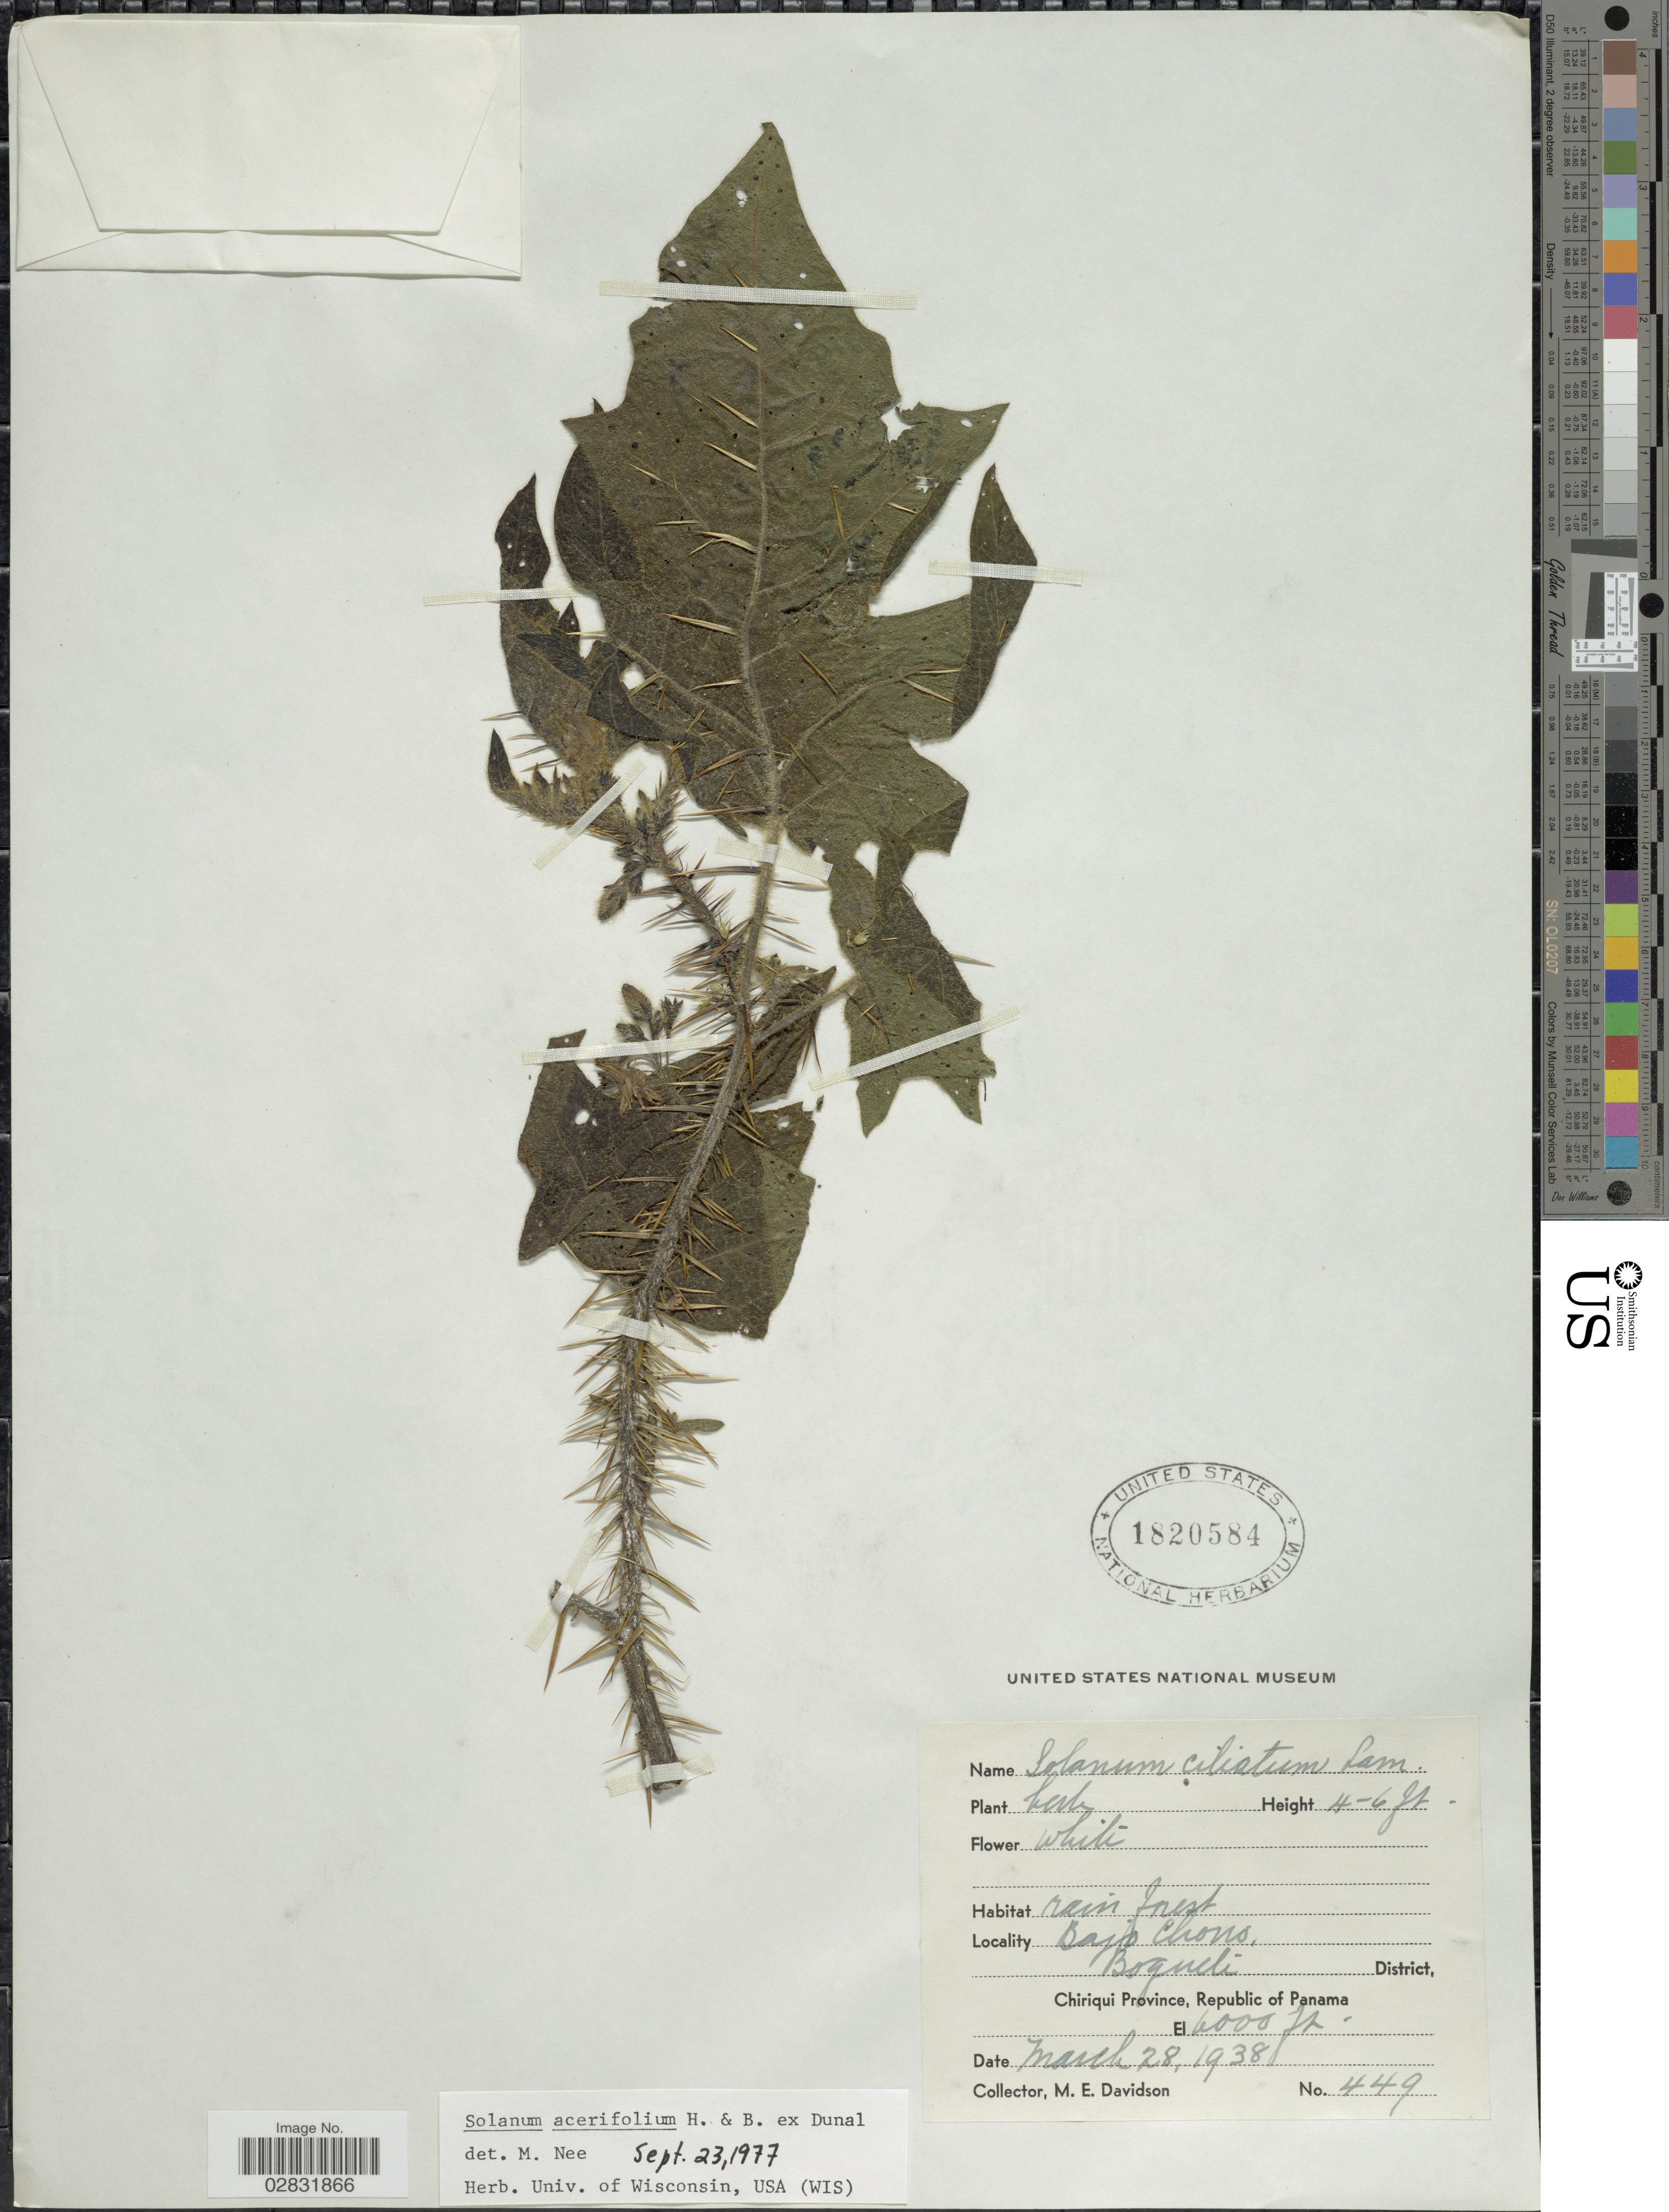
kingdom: Plantae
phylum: Tracheophyta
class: Magnoliopsida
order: Solanales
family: Solanaceae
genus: Solanum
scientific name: Solanum acerifolium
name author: Humb. & Bonpl. ex Dunal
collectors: M. E. Davidson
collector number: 449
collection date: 1938-03-28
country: Panama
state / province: Chiriqui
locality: Bajo Chono. Boquete District.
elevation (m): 1829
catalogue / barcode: US 1820584